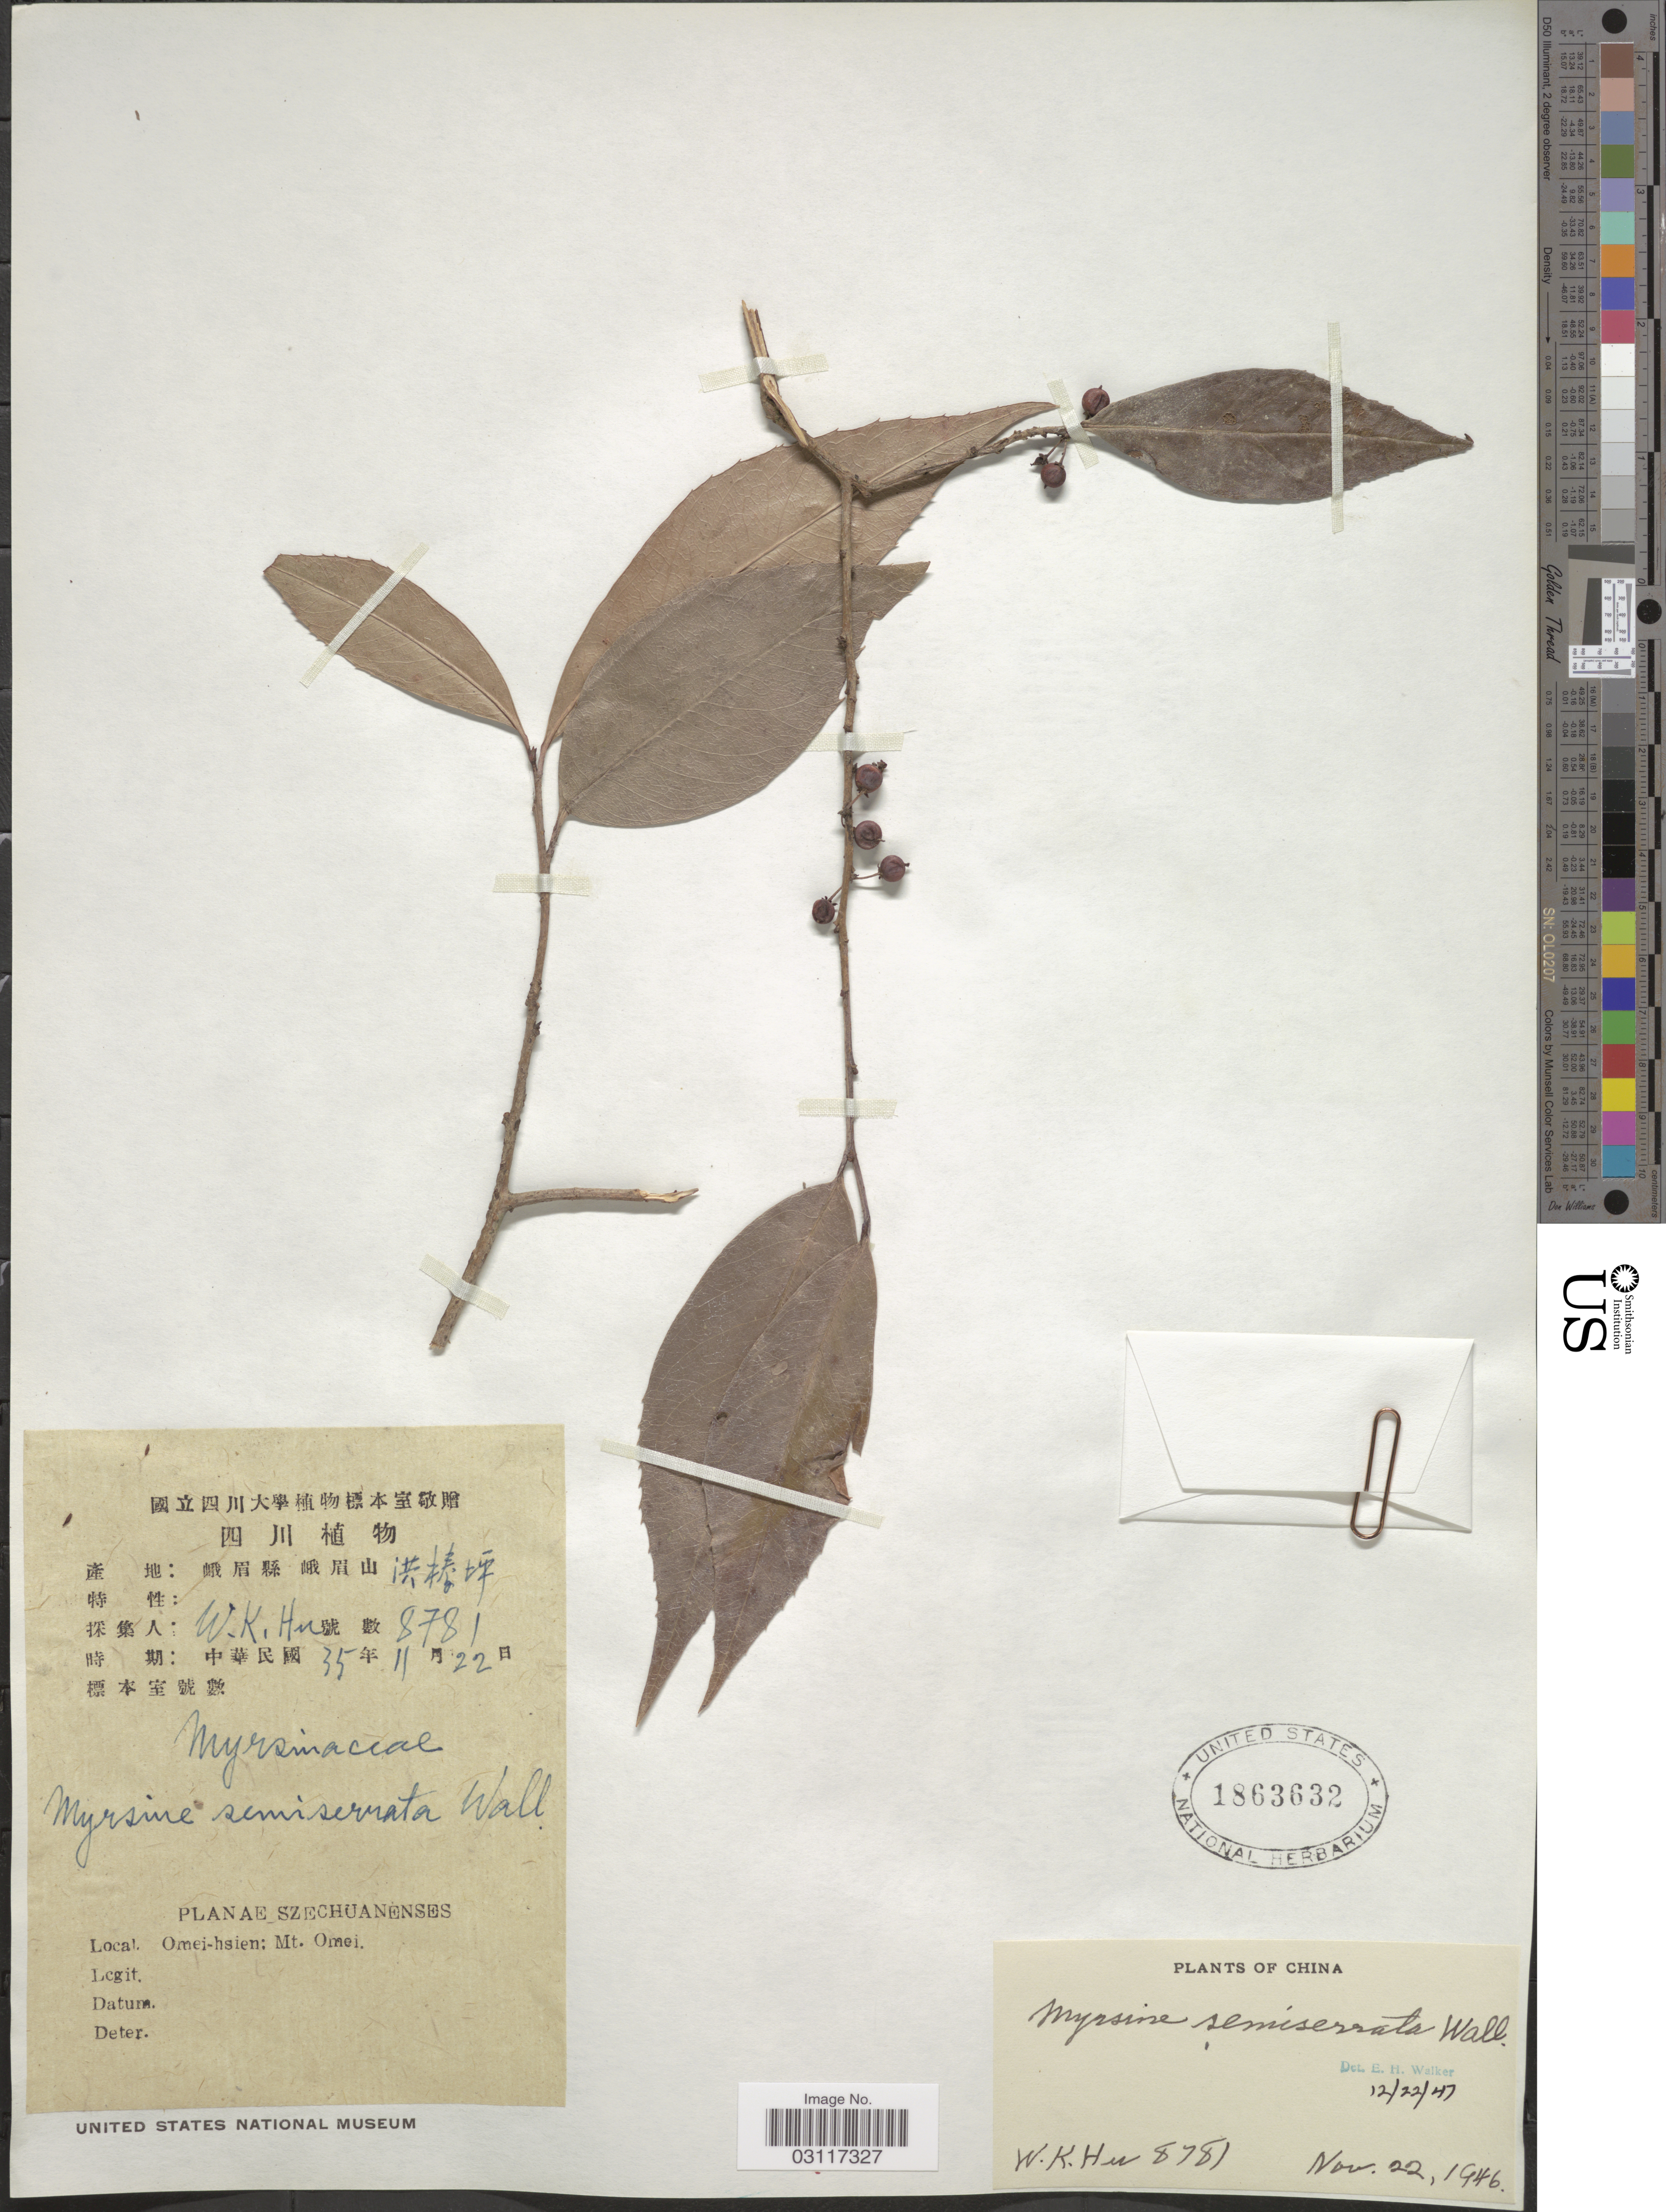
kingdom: Plantae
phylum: Tracheophyta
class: Magnoliopsida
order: Ericales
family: Primulaceae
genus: Myrsine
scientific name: Myrsine semiserrata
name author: Wall.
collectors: W. K. Hu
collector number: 8781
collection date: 1946-11-22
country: China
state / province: Sichuan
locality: Szechuanenses. Omei-hsien: Mt. Omei.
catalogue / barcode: US 1863632